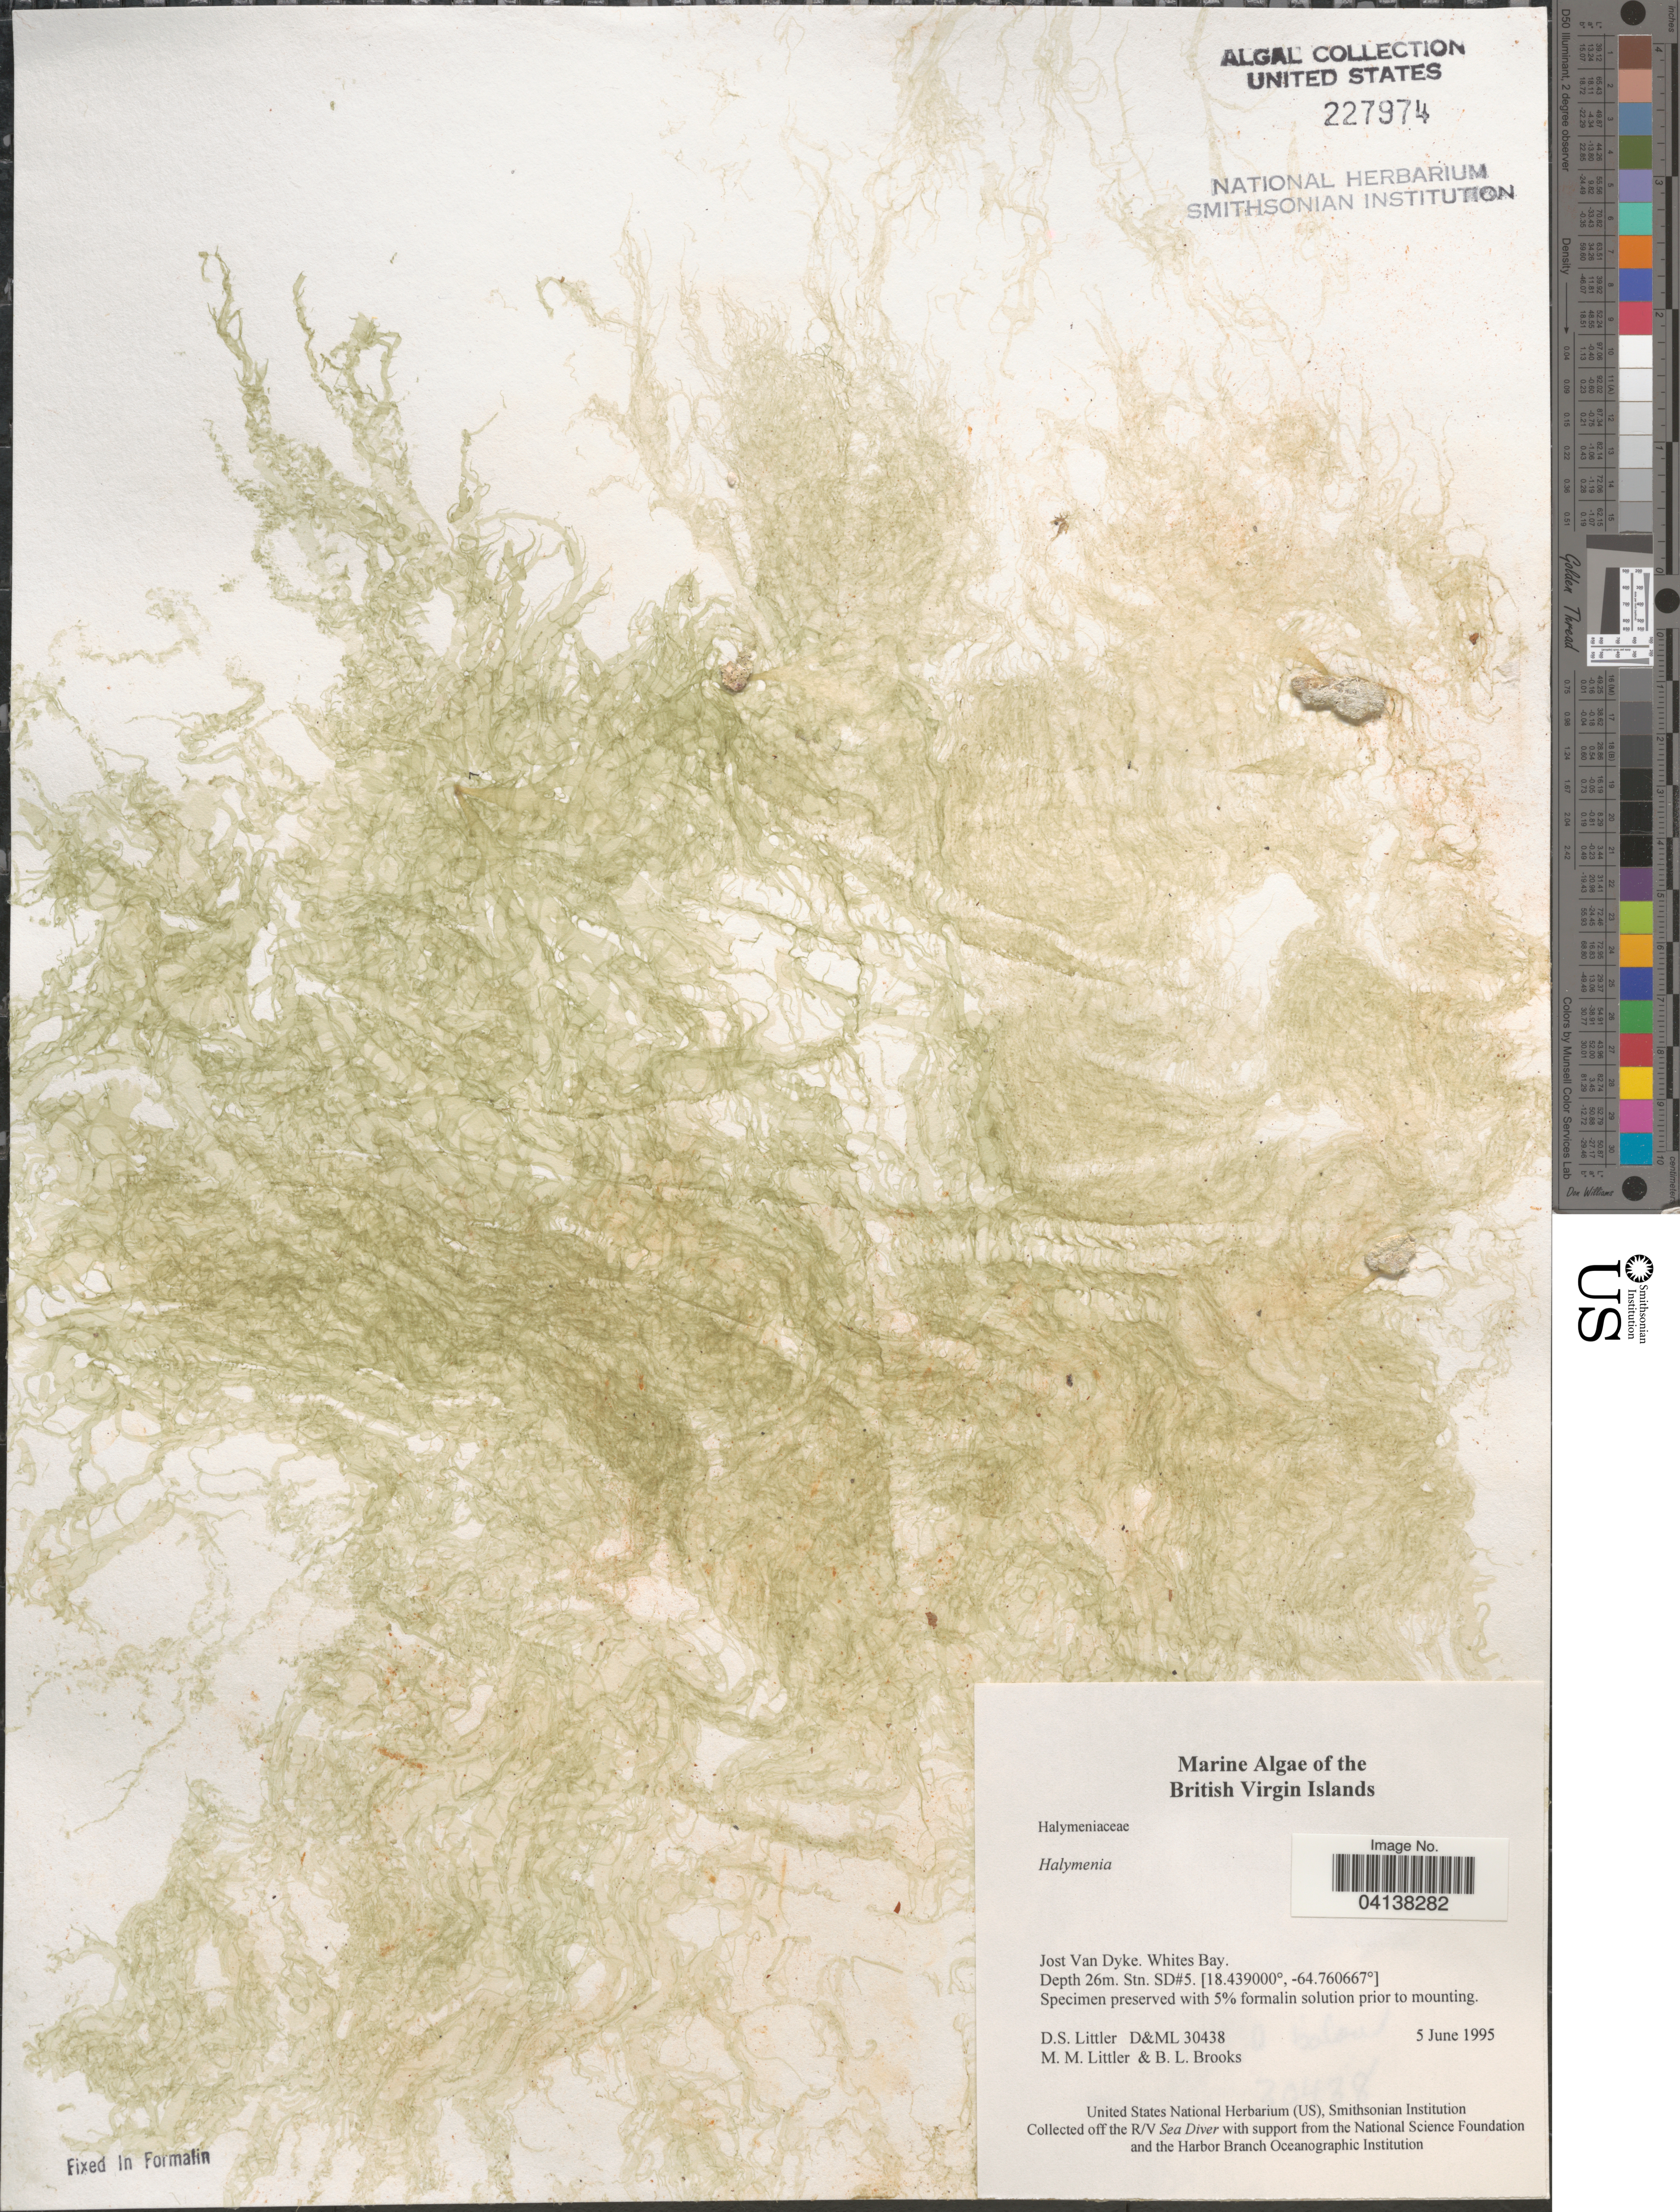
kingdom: Plantae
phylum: Rhodophyta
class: Florideophyceae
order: Halymeniales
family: Halymeniaceae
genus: Halymenia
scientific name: Halymenia sp.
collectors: D. S. Littler & B. Brooks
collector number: D&ML 30438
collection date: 1995-06-05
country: British Virgin Islands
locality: Jost Van Dyke. Whites Bay. Stn. SD#5.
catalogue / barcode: US 227974